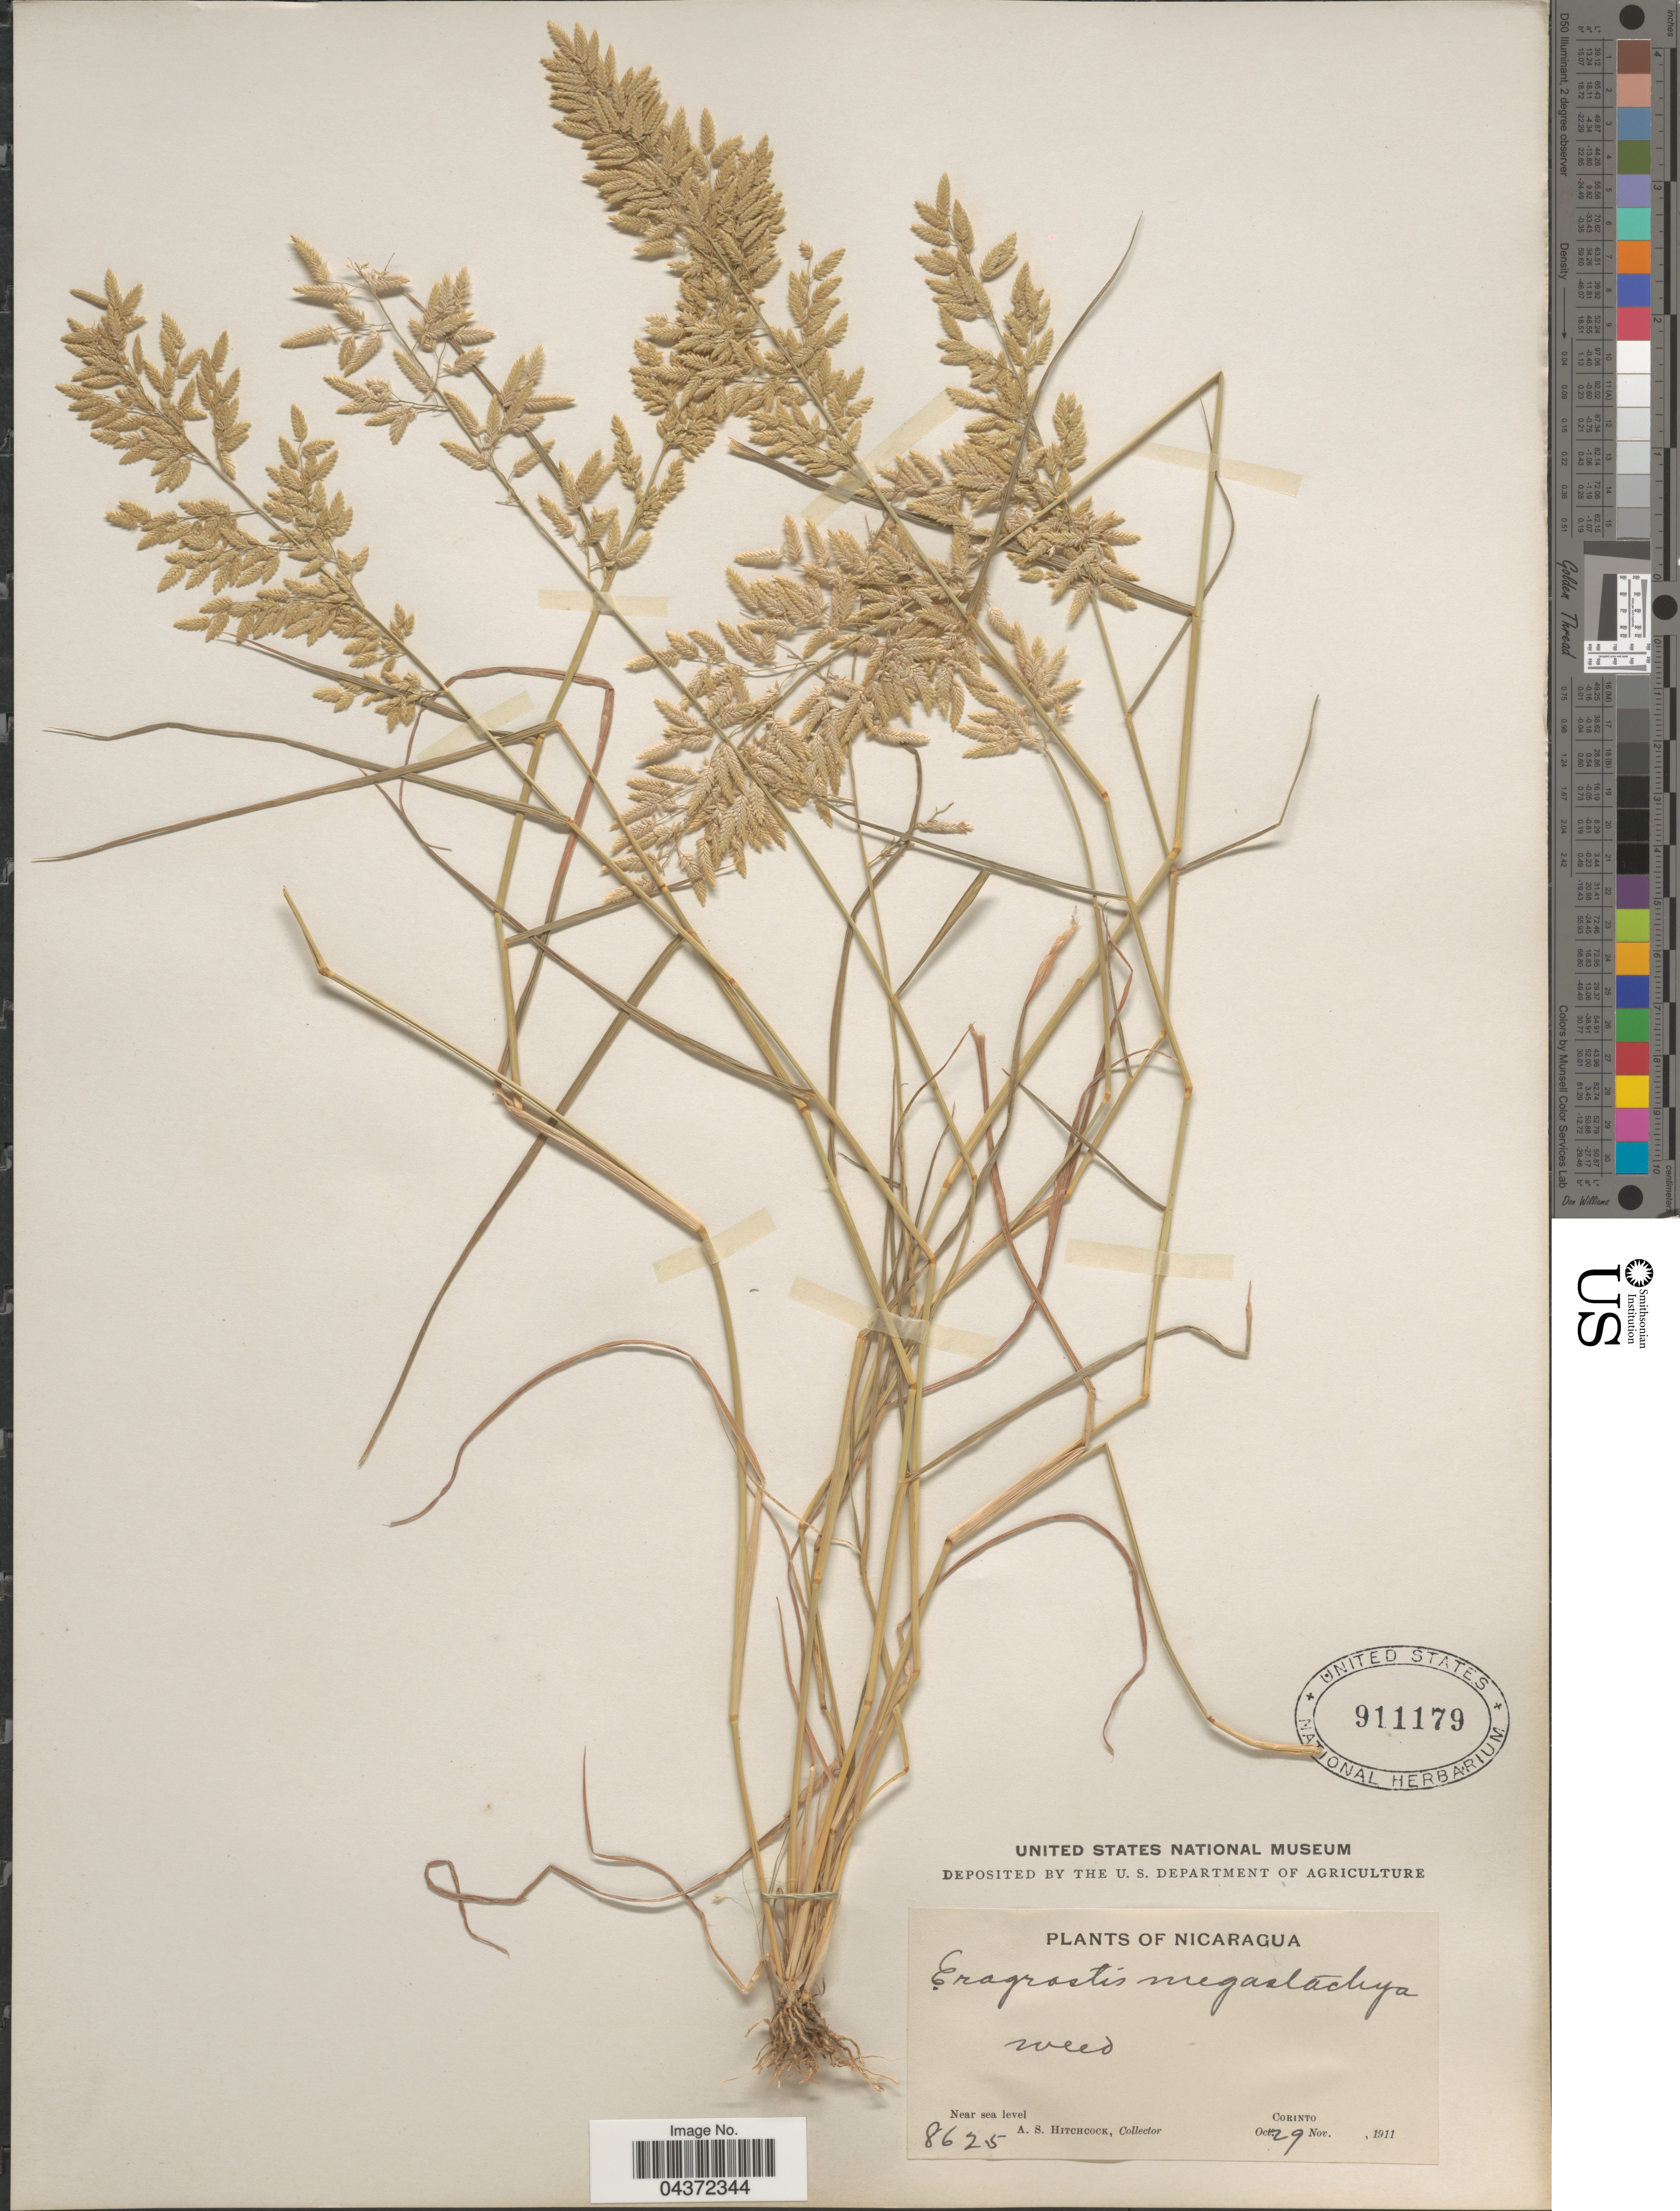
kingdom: Plantae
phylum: Tracheophyta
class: Liliopsida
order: Poales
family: Poaceae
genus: Eragrostis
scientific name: Eragrostis cilianensis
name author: (Bellardi) Vignolo ex Janch.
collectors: A. S. Hitchcock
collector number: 8625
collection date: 1911-10-29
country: Nicaragua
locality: Corinto.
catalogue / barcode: US 911179